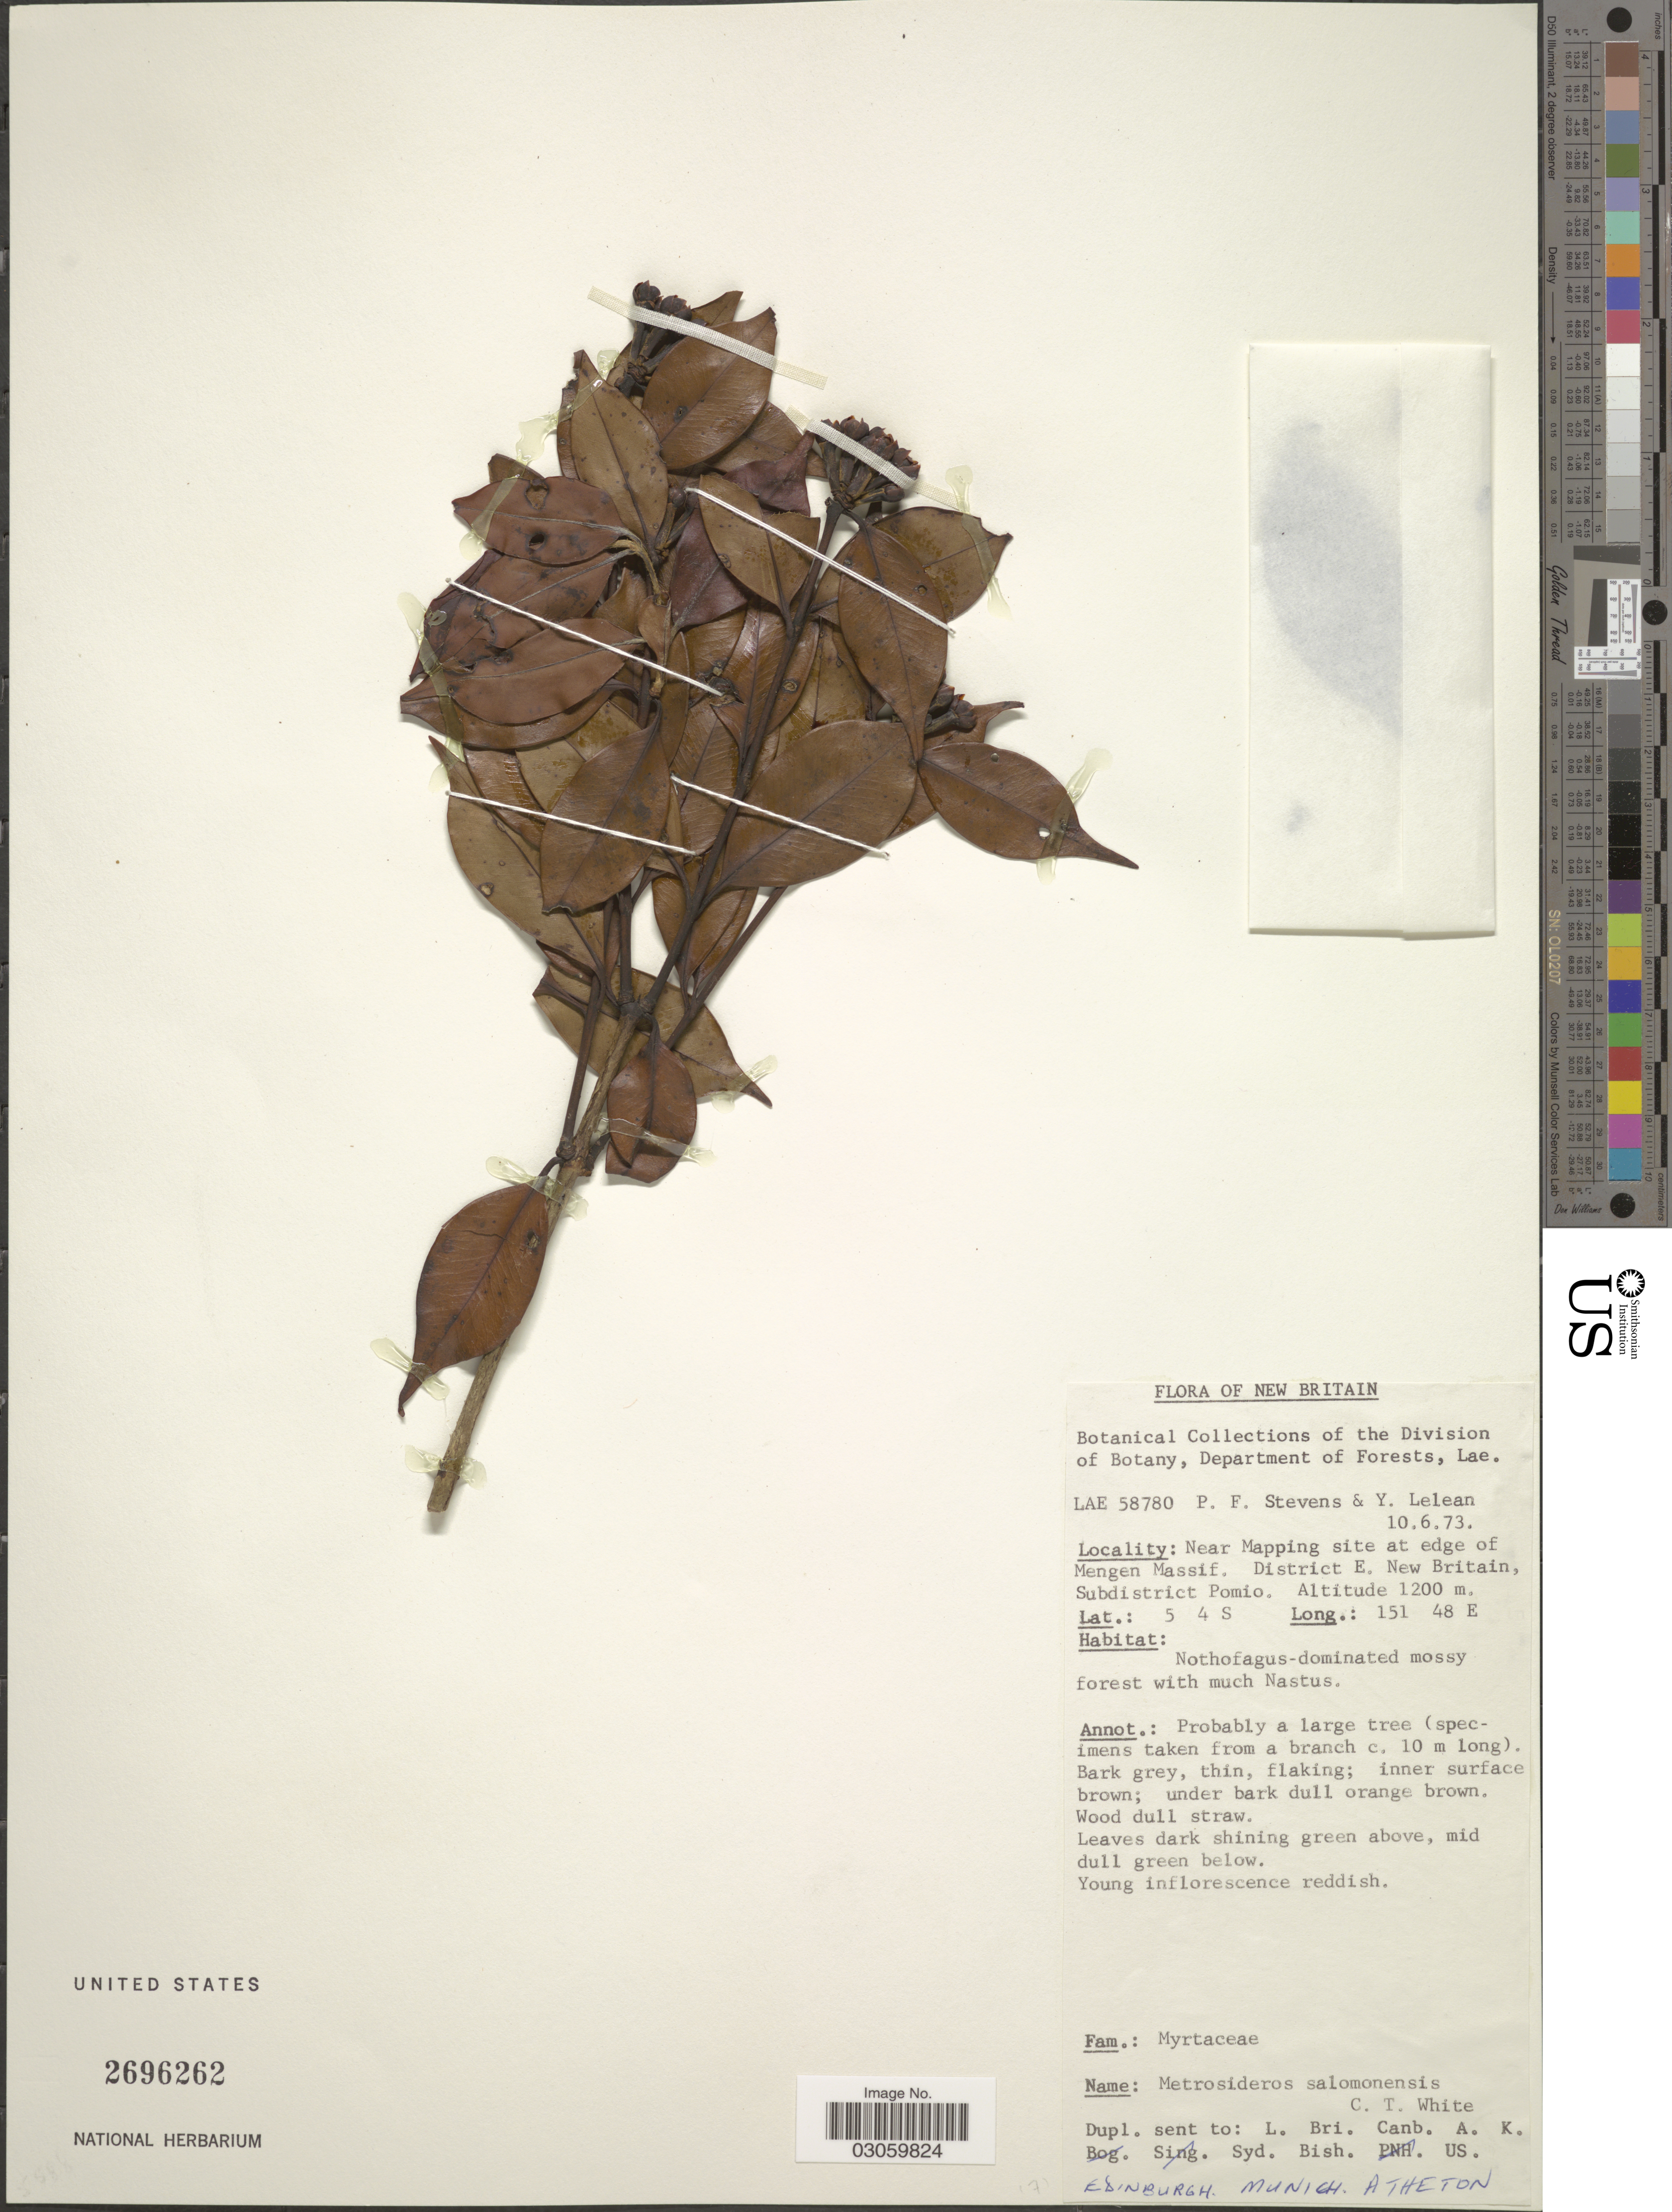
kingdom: Plantae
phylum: Tracheophyta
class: Magnoliopsida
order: Myrtales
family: Myrtaceae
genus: Metrosideros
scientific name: Metrosideros salomonensis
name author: C.T. White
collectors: P. F. Stevens & Y. Lelean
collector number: LAE 58780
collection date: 1973-06-10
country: Papua New Guinea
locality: New Britain. Near Mapping site at edge of Mengen Massif. District E. New Britain, Subdistrict Pomio.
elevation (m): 1200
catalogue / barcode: US 2696262